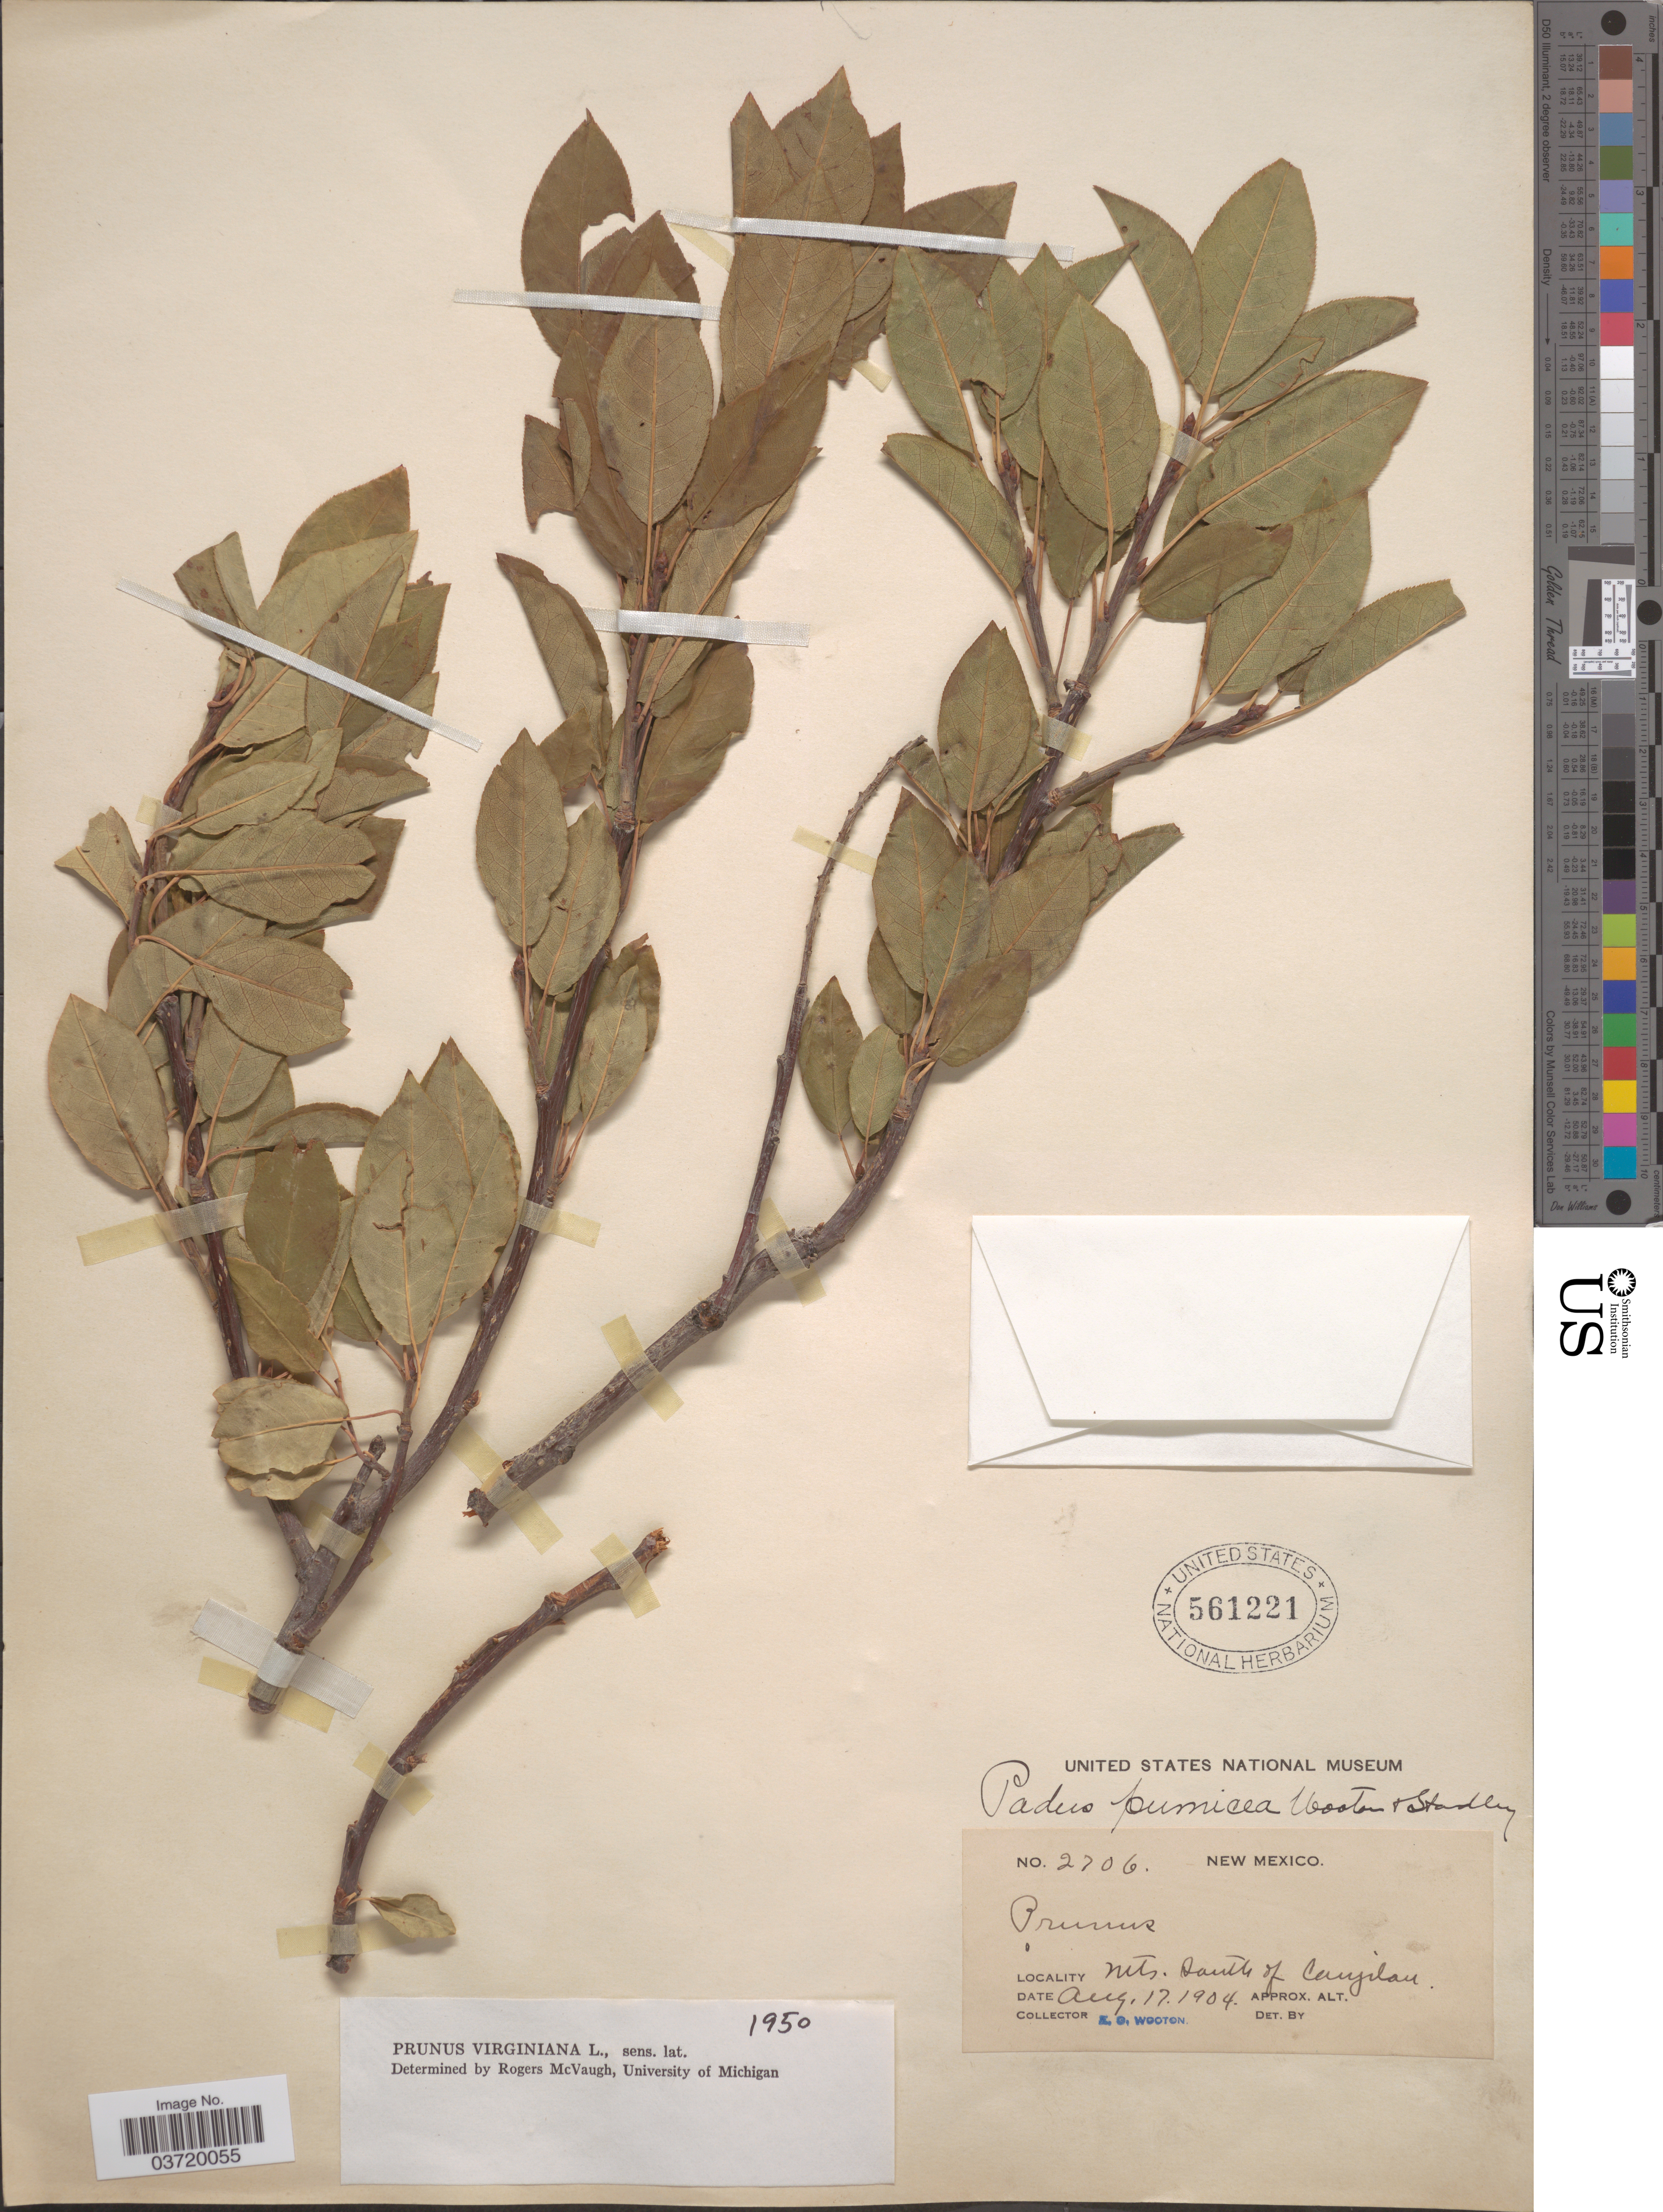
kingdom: Plantae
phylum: Tracheophyta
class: Magnoliopsida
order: Rosales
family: Rosaceae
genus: Prunus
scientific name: Prunus virginiana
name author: L.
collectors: E. O. Wooton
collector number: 2706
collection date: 1904-08-17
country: United States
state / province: New Mexico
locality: Mts. south of Canjilon.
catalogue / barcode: US 561221